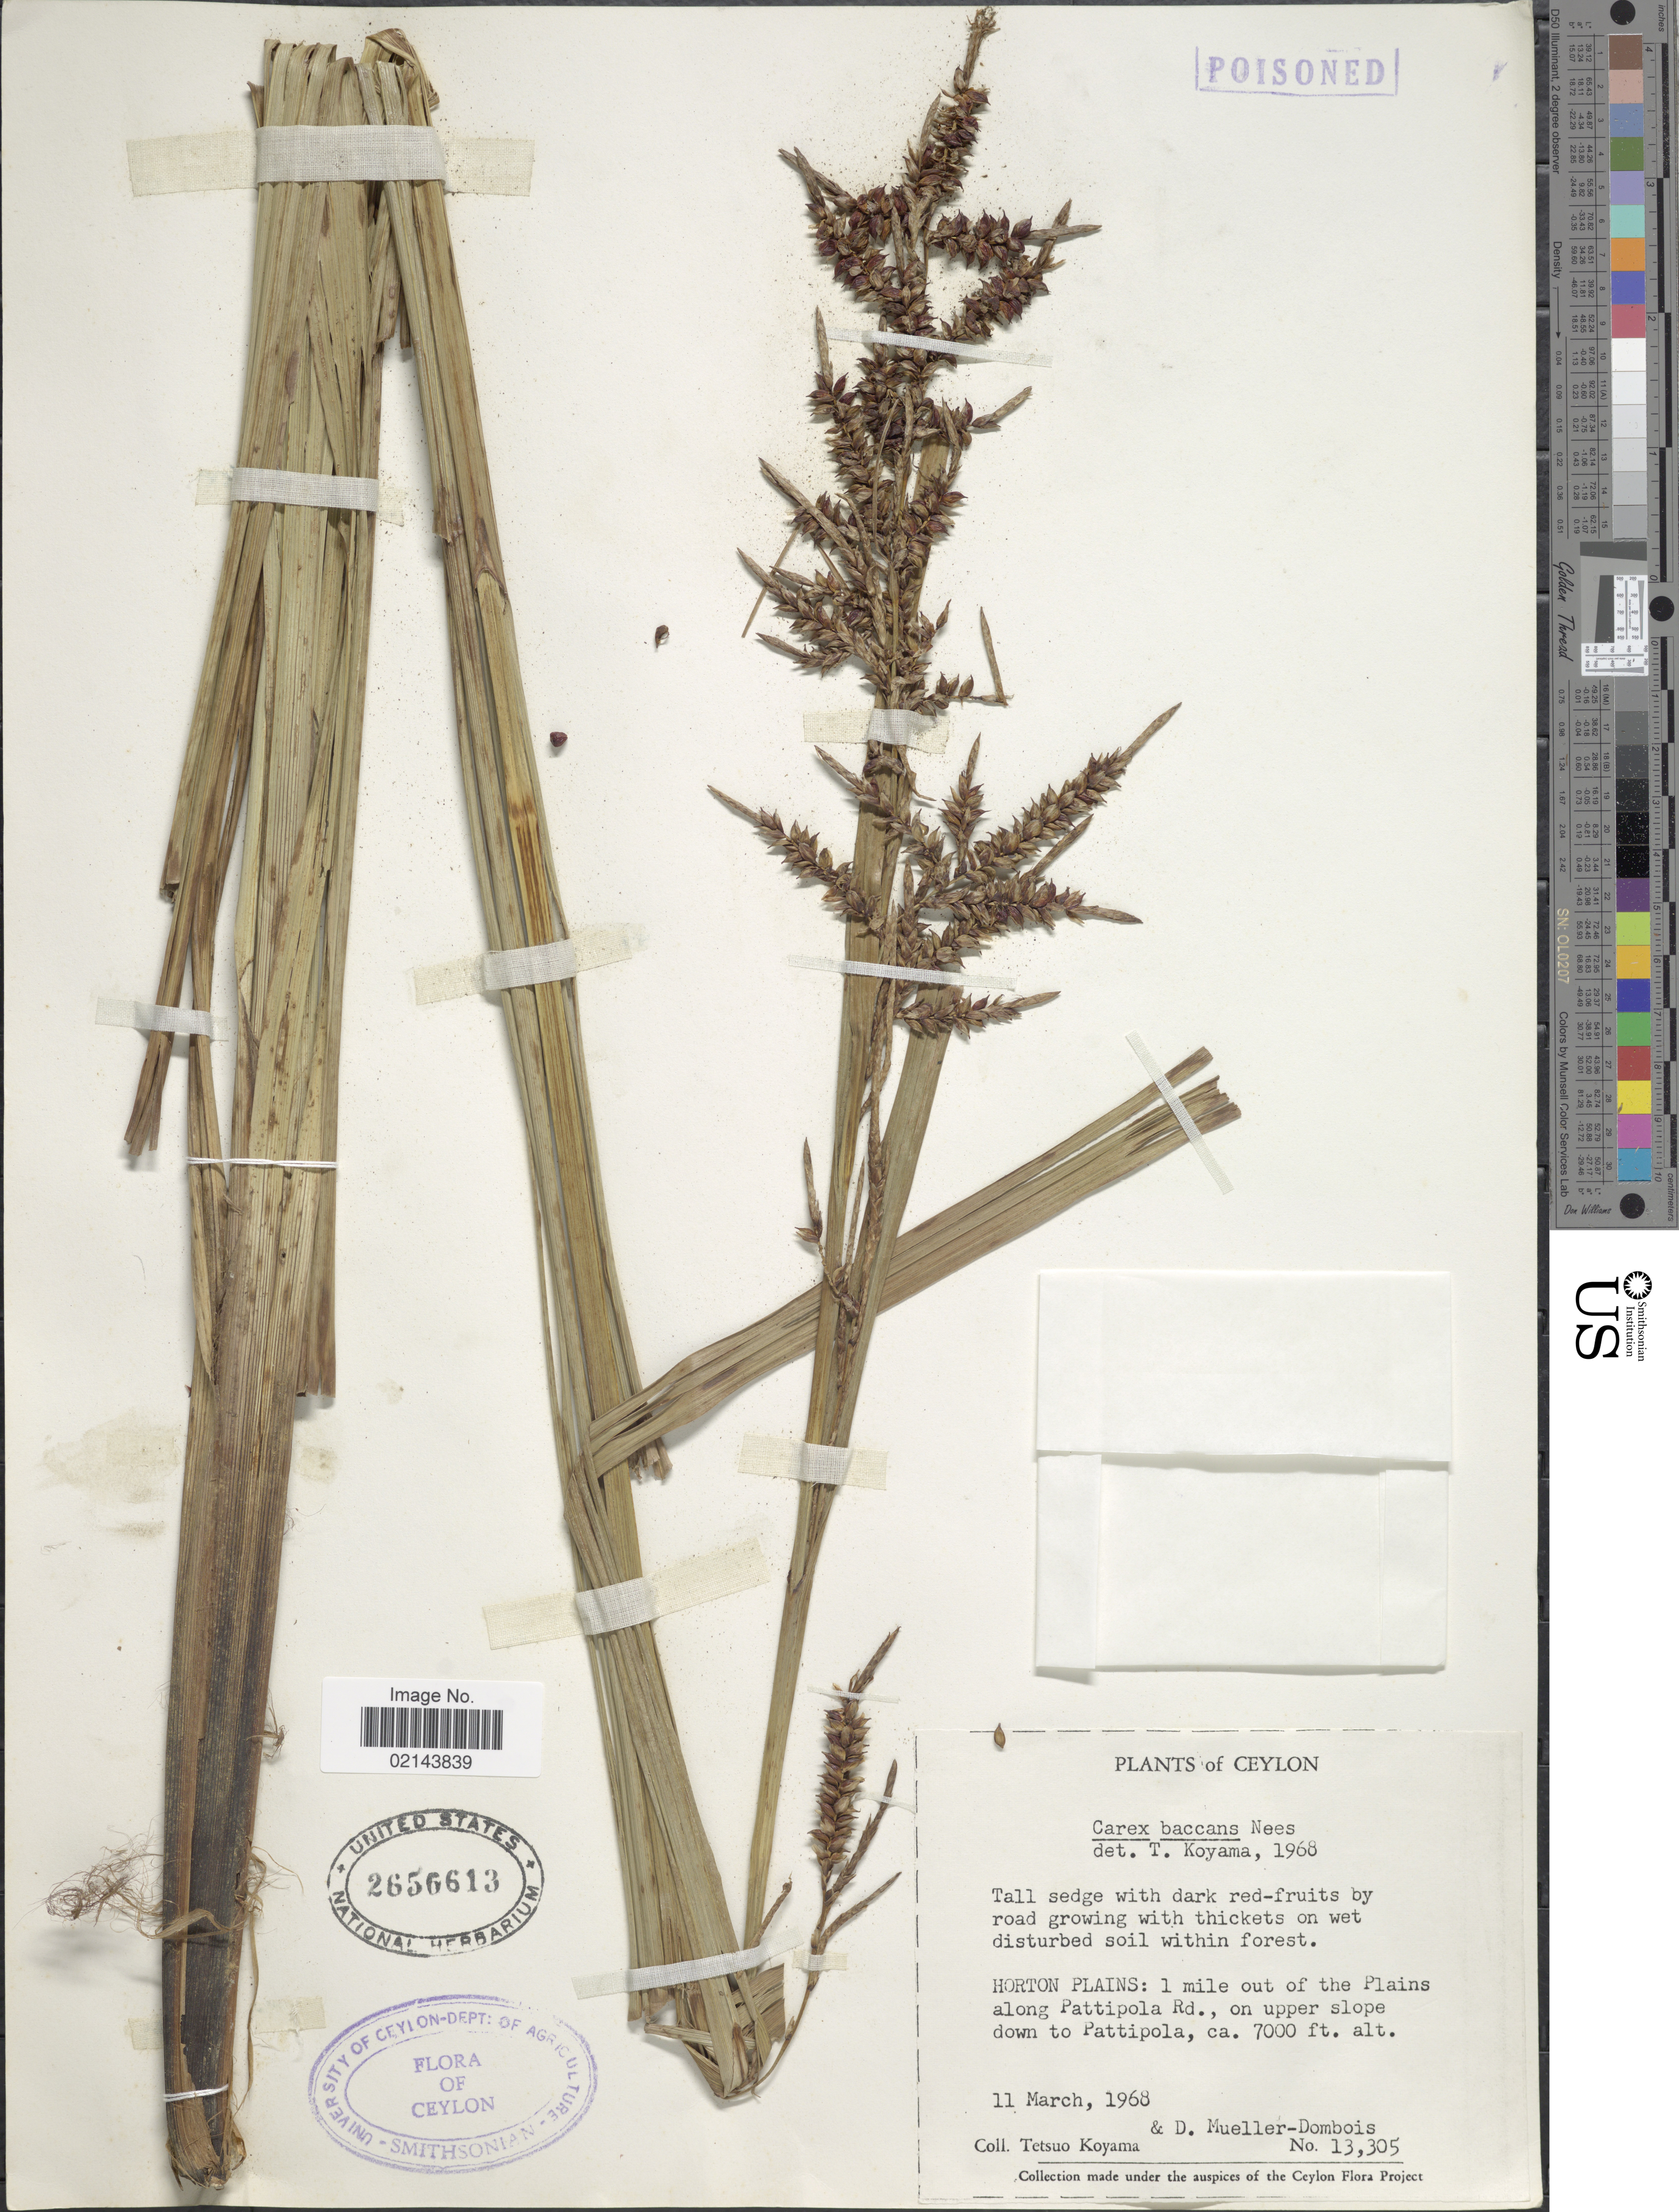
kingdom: Plantae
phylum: Tracheophyta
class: Liliopsida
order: Poales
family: Cyperaceae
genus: Carex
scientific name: Carex baccans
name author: Nees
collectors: T. Koyama & D. Mueller-Dombois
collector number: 13305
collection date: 1968-03-11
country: Sri Lanka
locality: Ceylon. Horton Plains: 1 mile out of the Plains along Pattipola Rd., on upper slope down to Pattipola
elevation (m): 2134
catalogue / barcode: US 2656613